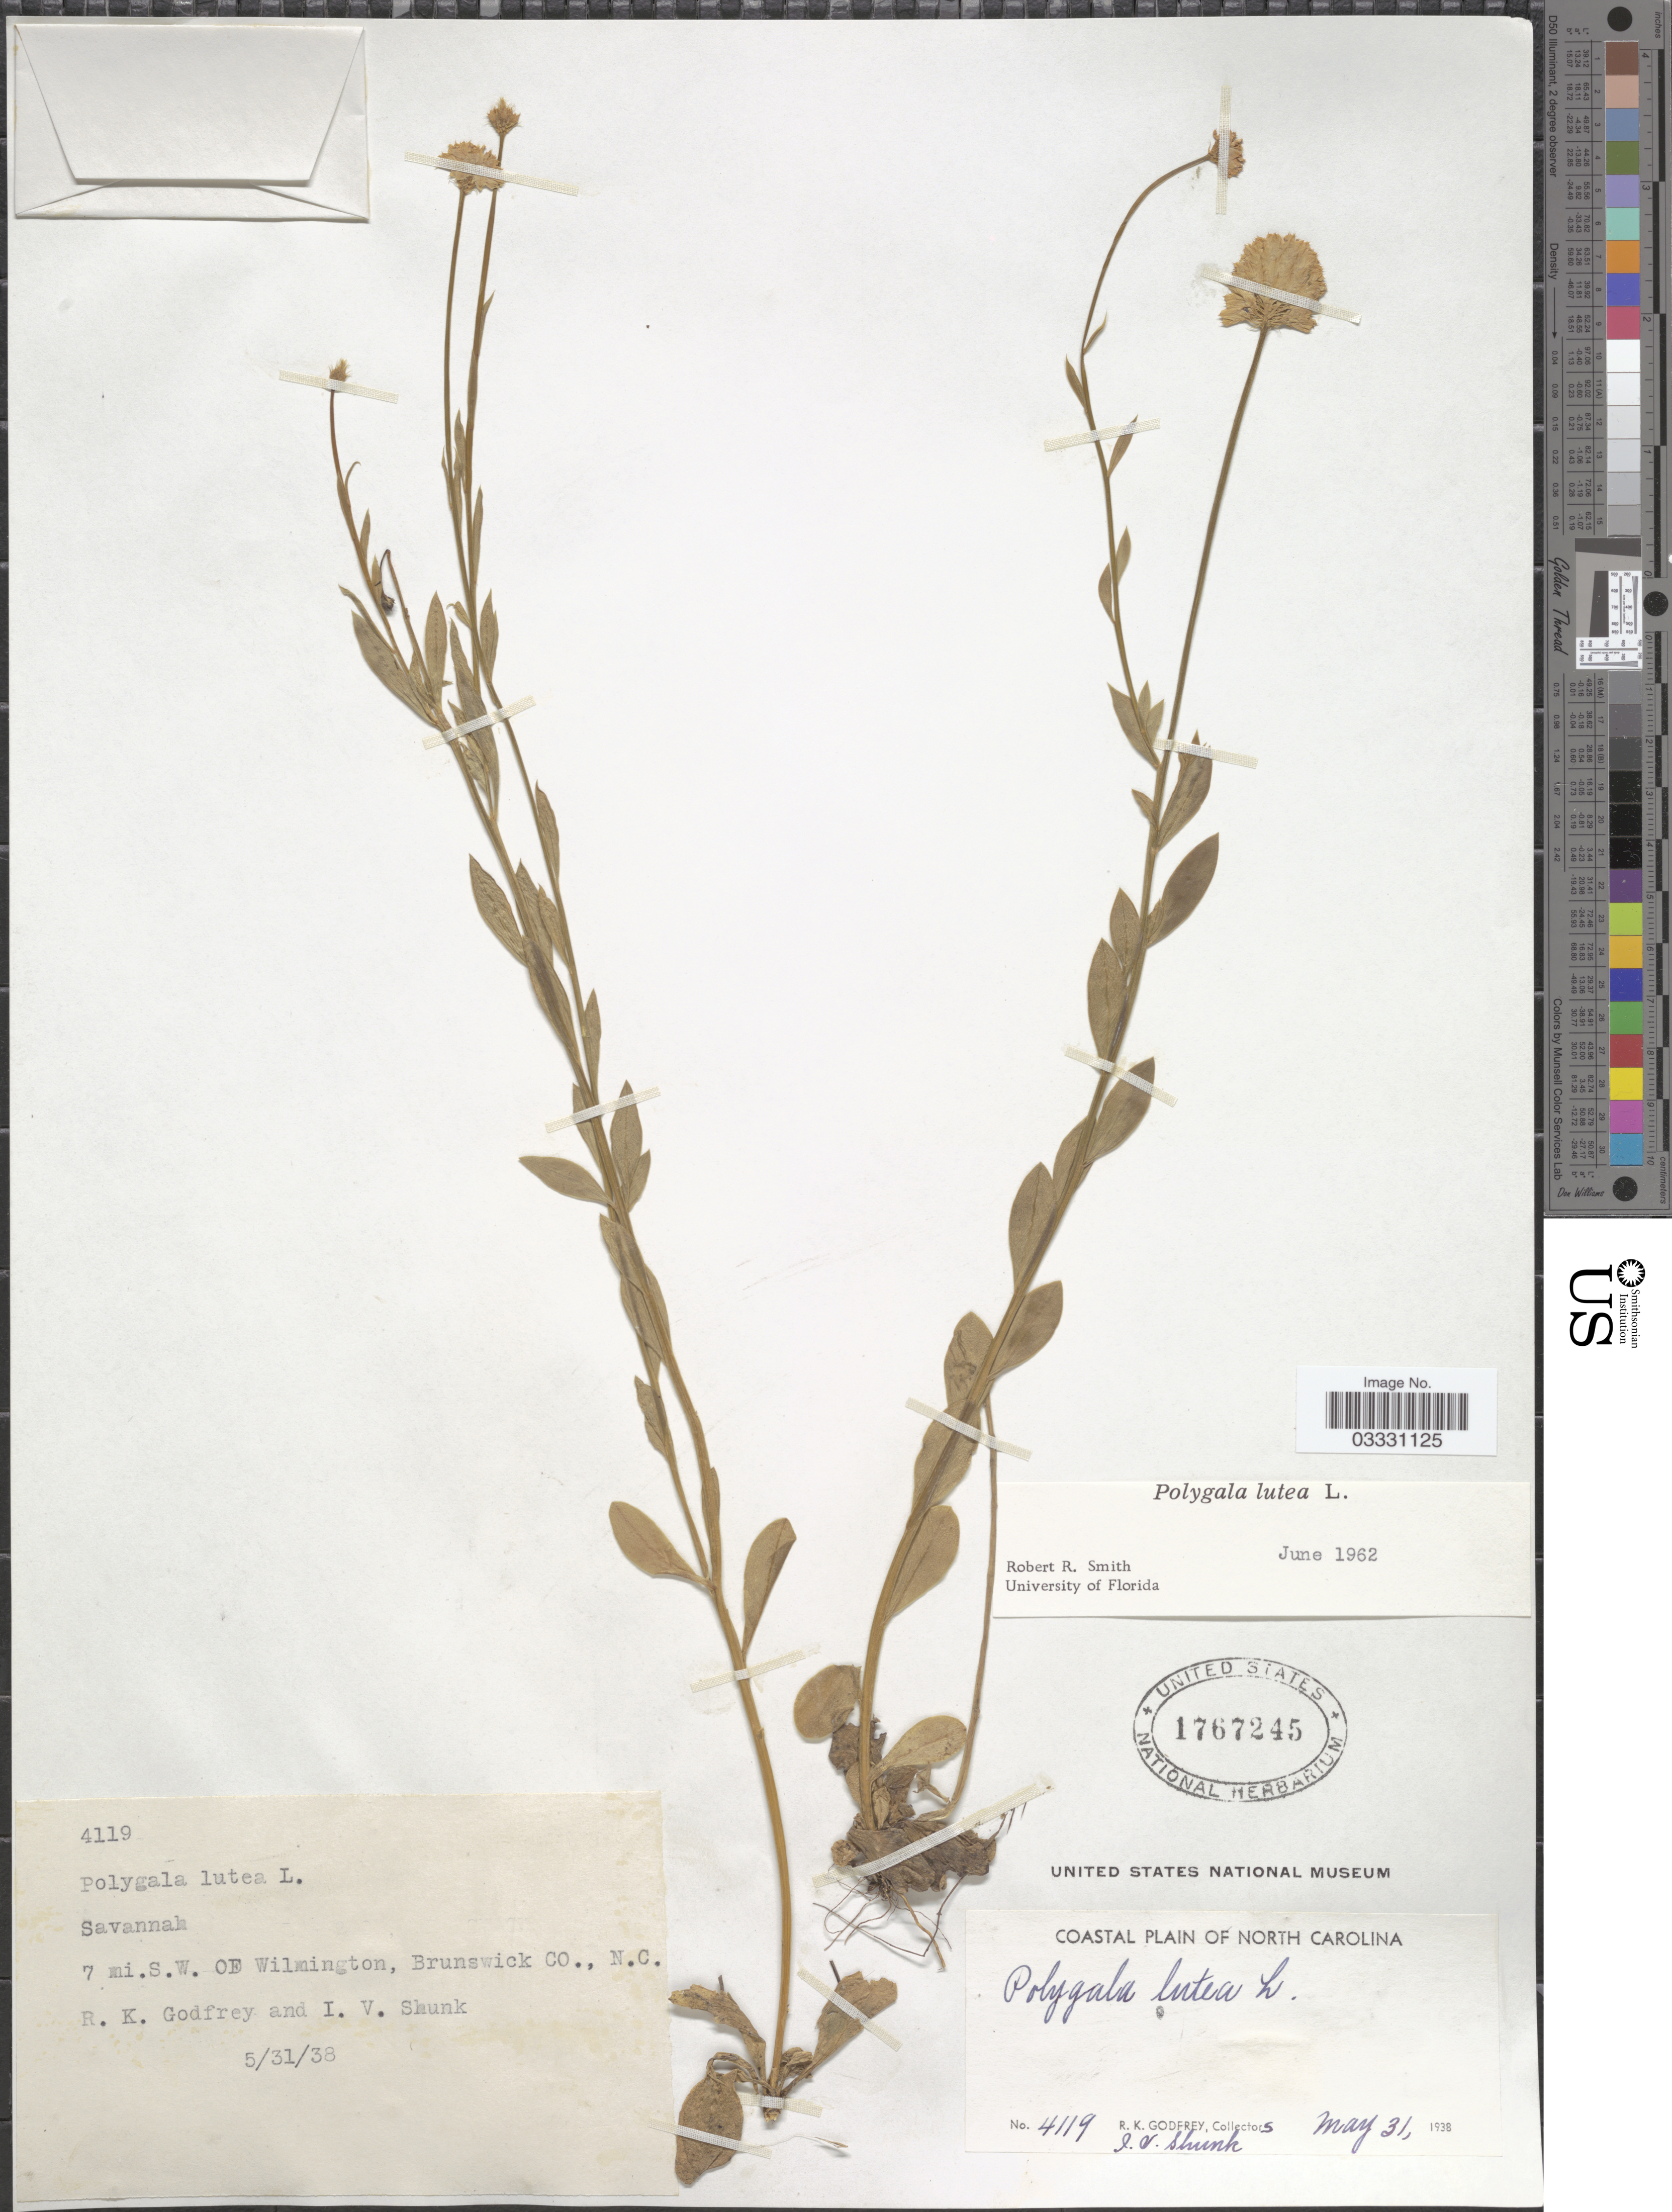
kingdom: Plantae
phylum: Tracheophyta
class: Magnoliopsida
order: Fabales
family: Polygalaceae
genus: Polygala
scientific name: Polygala lutea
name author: L.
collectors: I. Shunk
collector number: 4119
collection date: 1938-05-31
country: United States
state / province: North Carolina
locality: Coastal plain of North Carolina. 7 mi. S.W. OF Wilmington, Brunswick CO.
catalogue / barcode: US 1767245